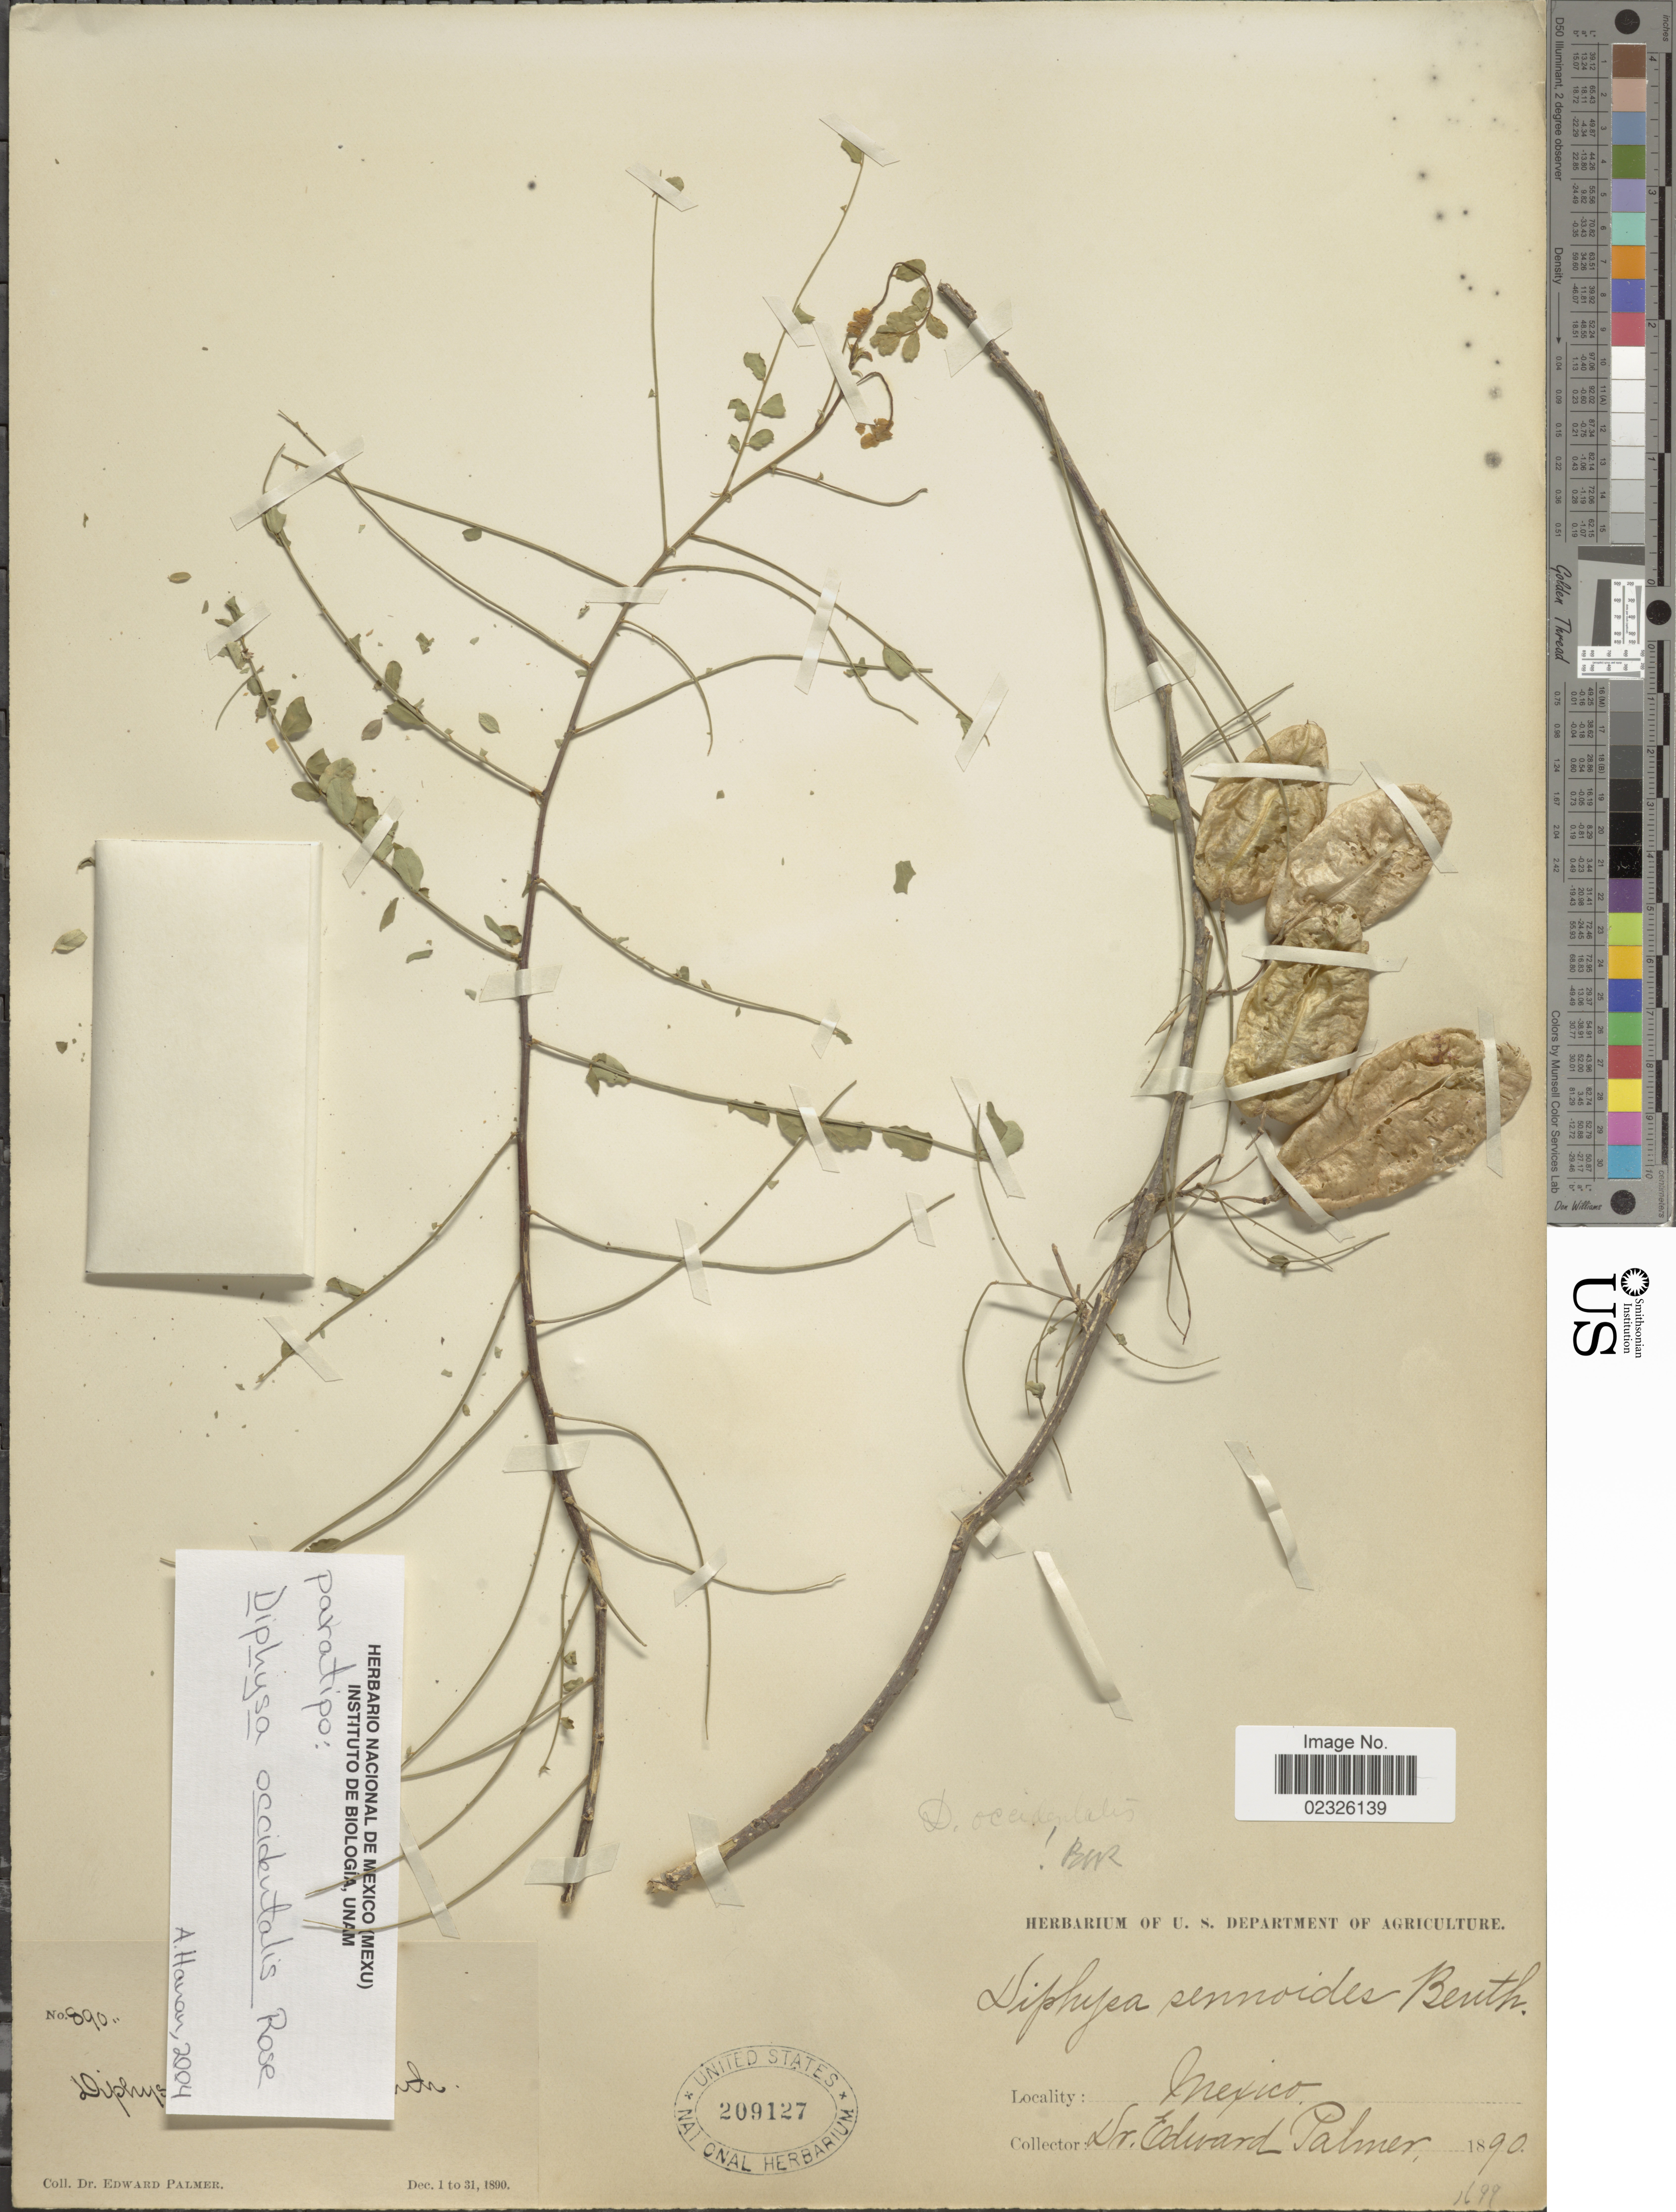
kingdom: Plantae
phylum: Tracheophyta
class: Magnoliopsida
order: Fabales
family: Fabaceae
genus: Diphysa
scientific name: Diphysa occidentalis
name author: Rose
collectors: E. Palmer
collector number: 890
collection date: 1890-12-01/1890-12-31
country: Mexico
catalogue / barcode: US 209127